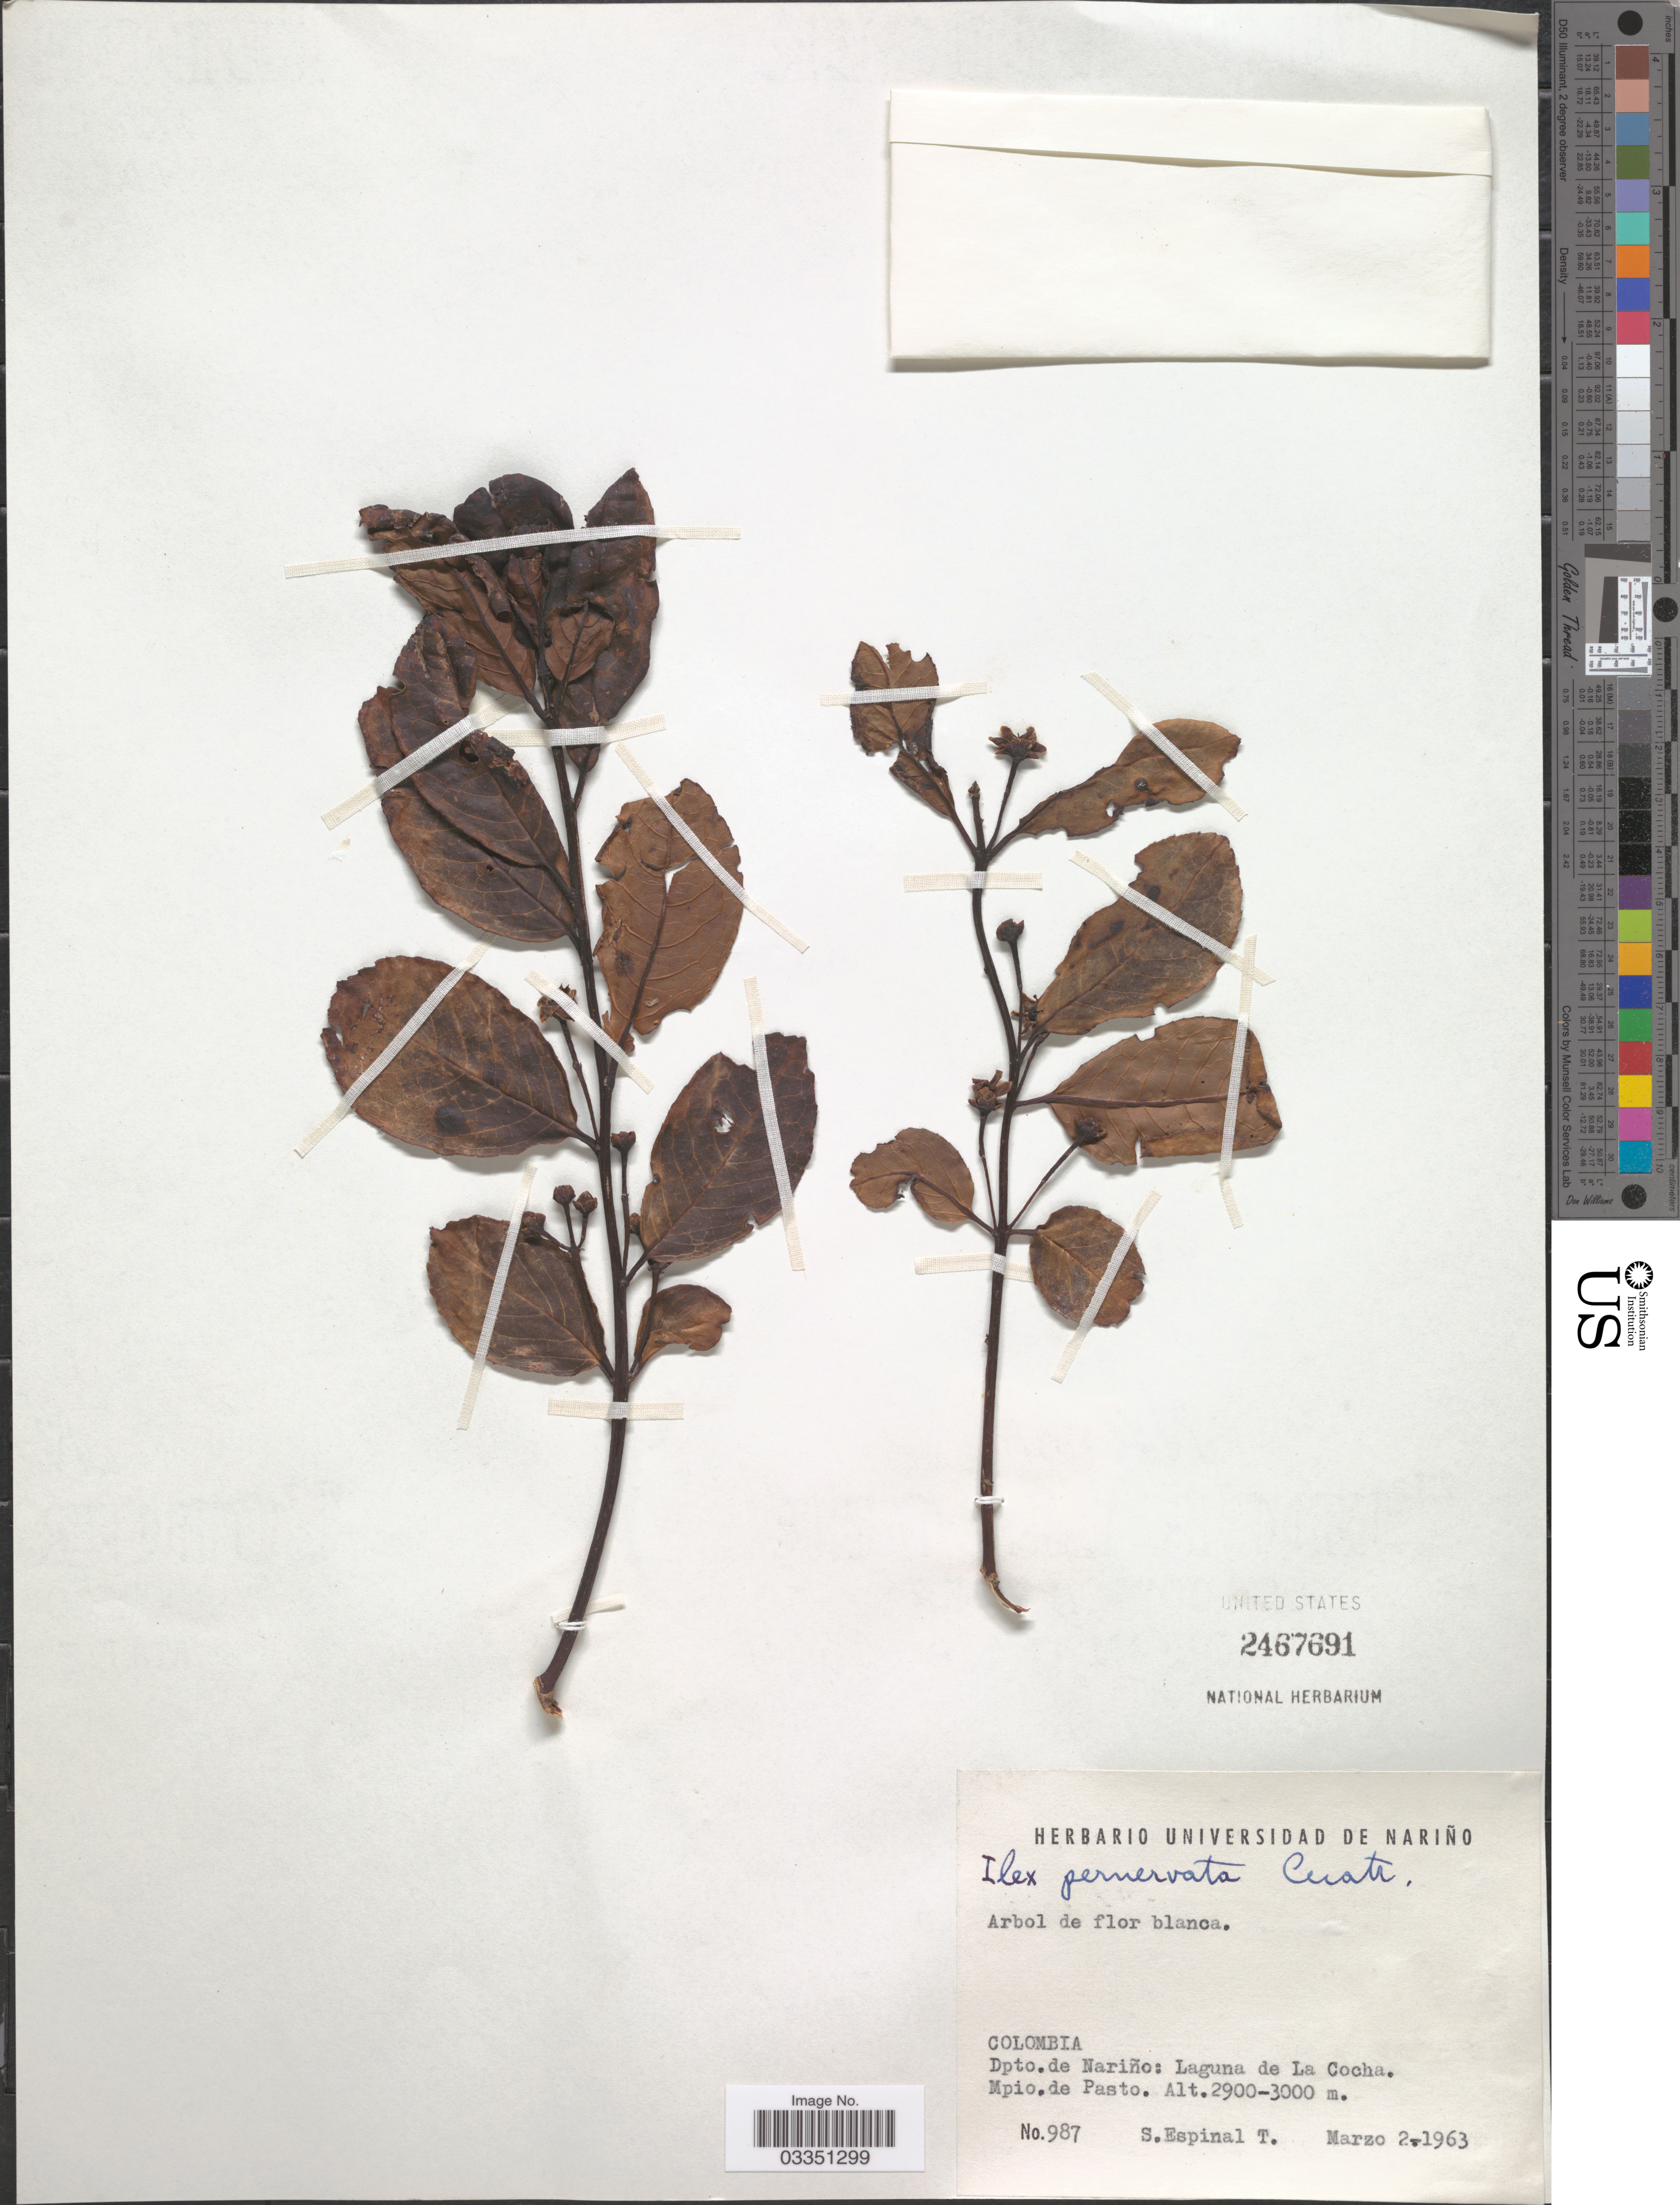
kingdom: Plantae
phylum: Tracheophyta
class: Magnoliopsida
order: Aquifoliales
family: Aquifoliaceae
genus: Ilex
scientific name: Ilex pernervata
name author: Cuatrec.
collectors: S. Espinal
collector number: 987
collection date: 1963-03-02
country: Colombia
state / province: Nariño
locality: Dpto. de Nariño: Laguna de La Cocha. Mpio. de Pasto.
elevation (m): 2900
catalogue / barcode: US 2467691